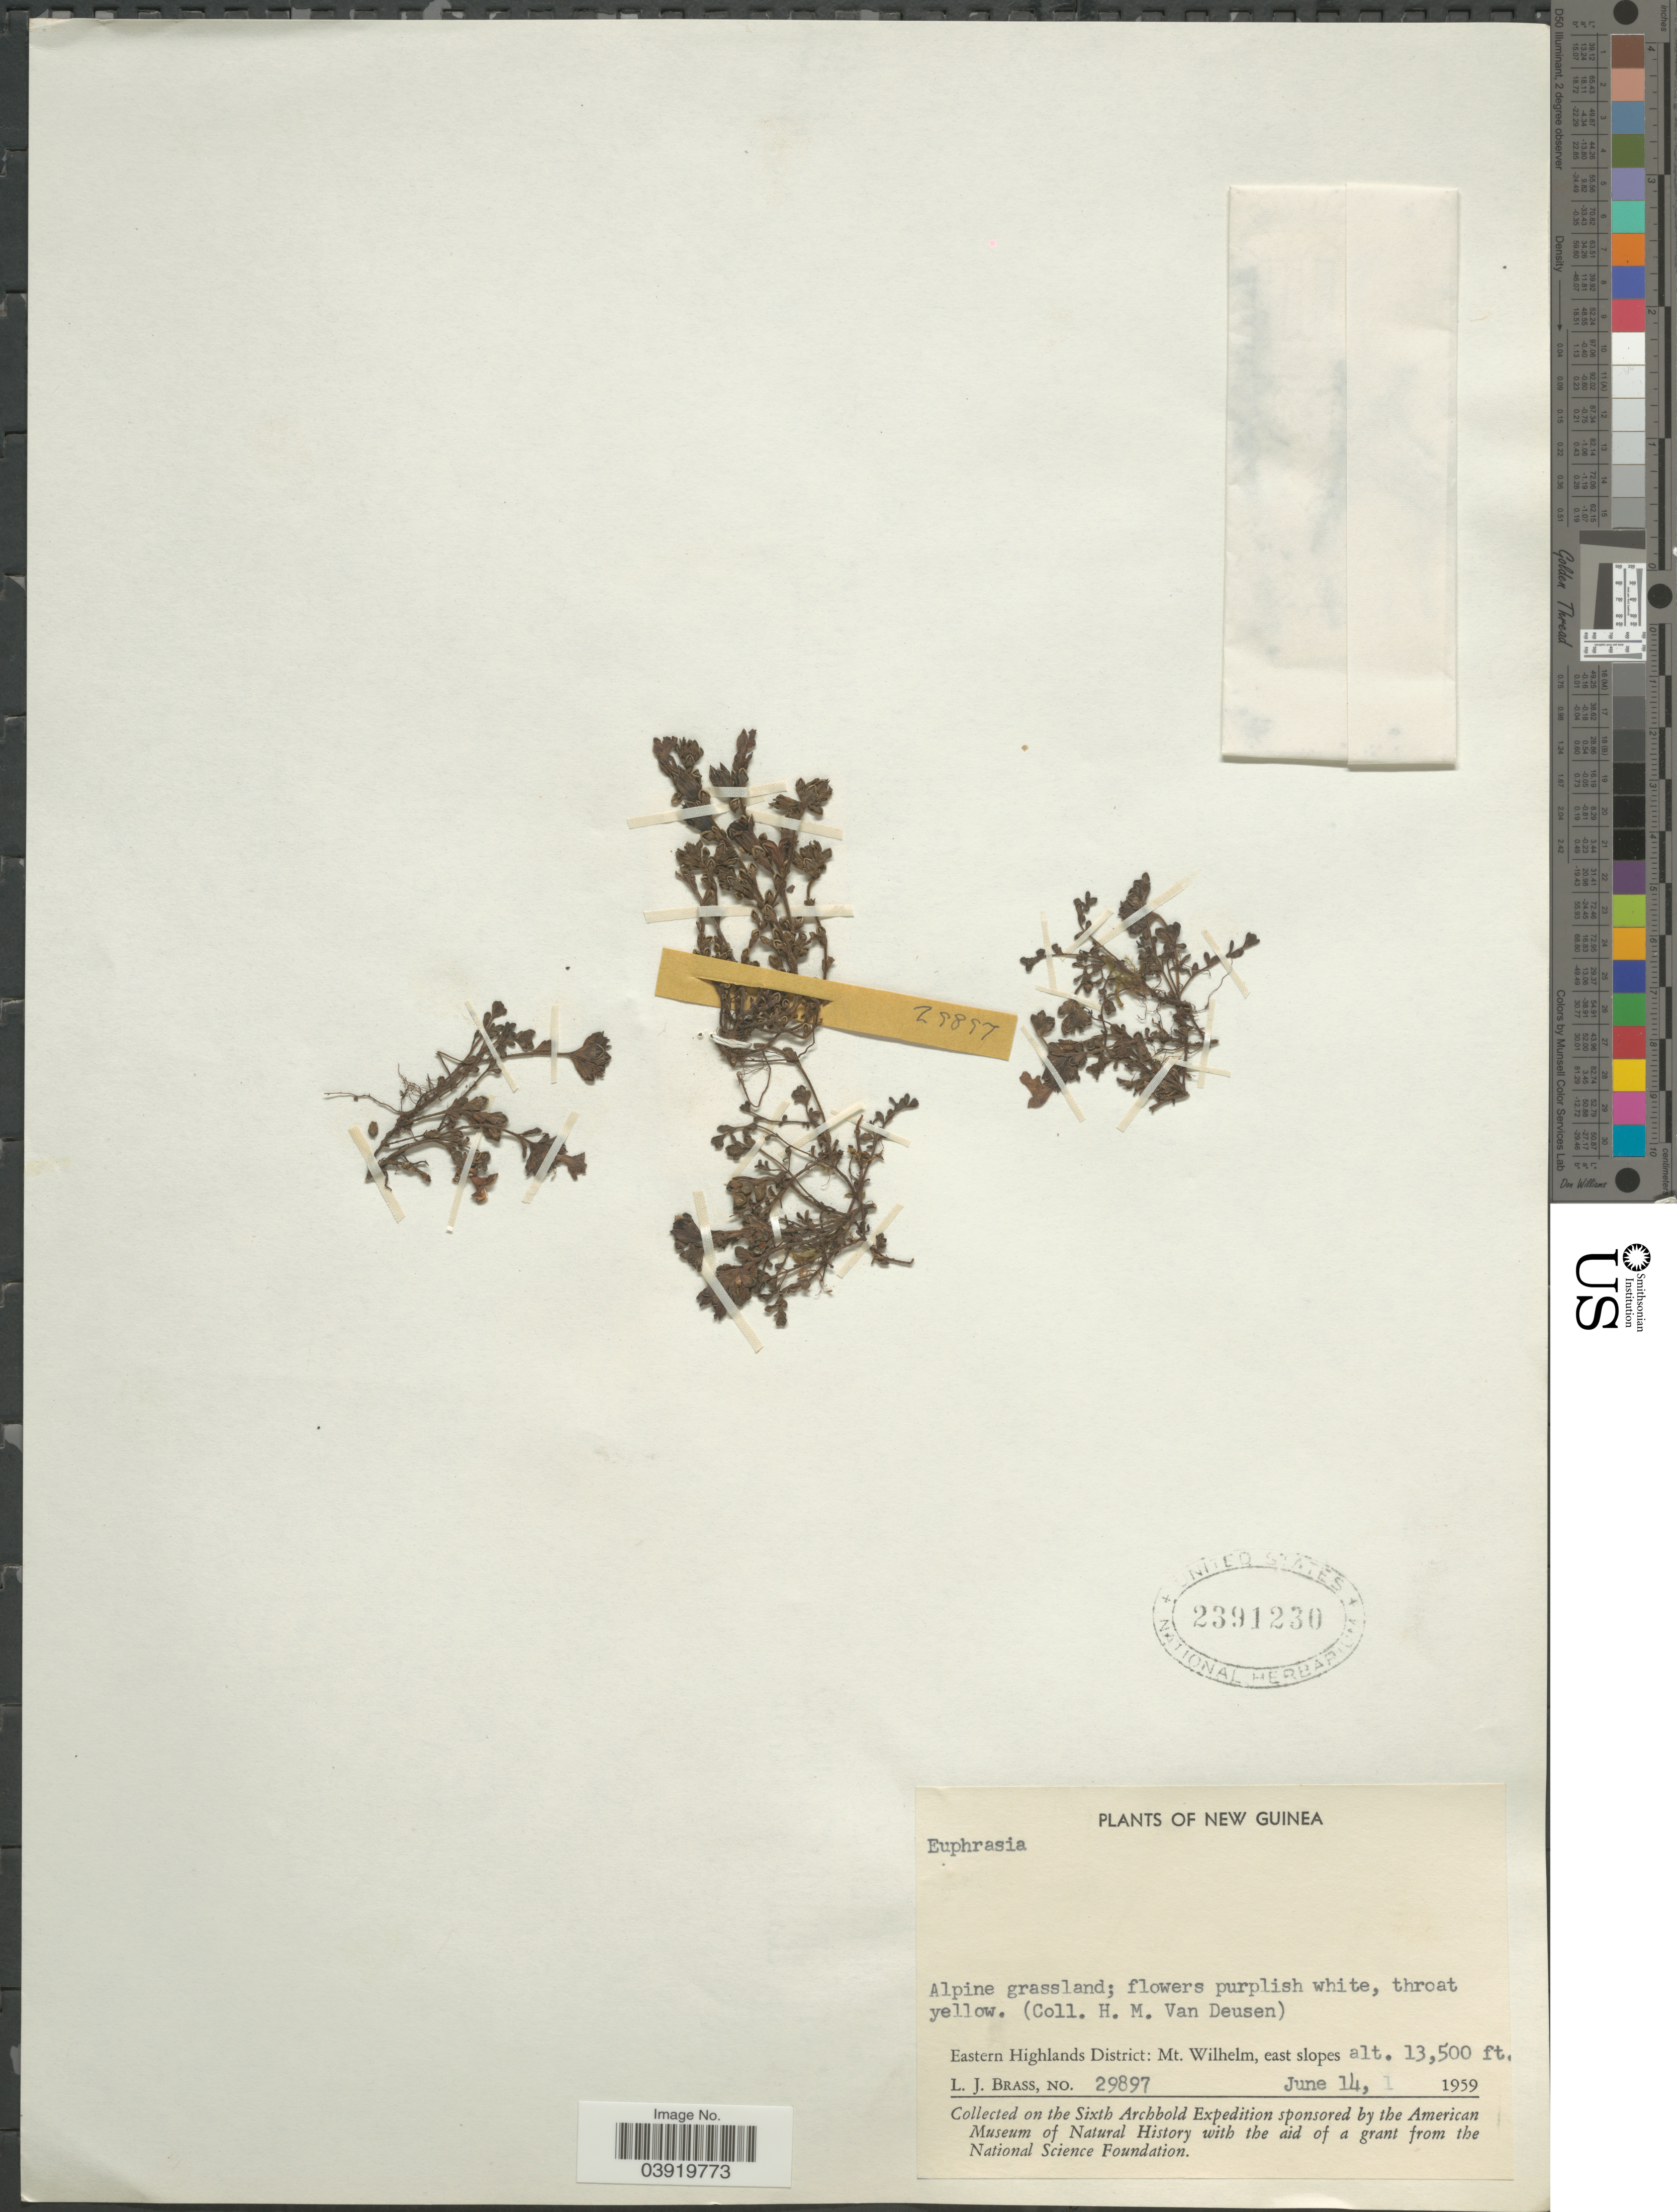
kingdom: Plantae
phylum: Tracheophyta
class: Magnoliopsida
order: Lamiales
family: Orobanchaceae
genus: Euphrasia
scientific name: Euphrasia sp.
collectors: H. Van Deusen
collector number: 29897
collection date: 1959-06-14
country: Papua New Guinea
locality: New Guinea. Eastern Highlands District: Mt. Wilhelm, east slopes.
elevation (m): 4115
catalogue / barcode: US 2391230